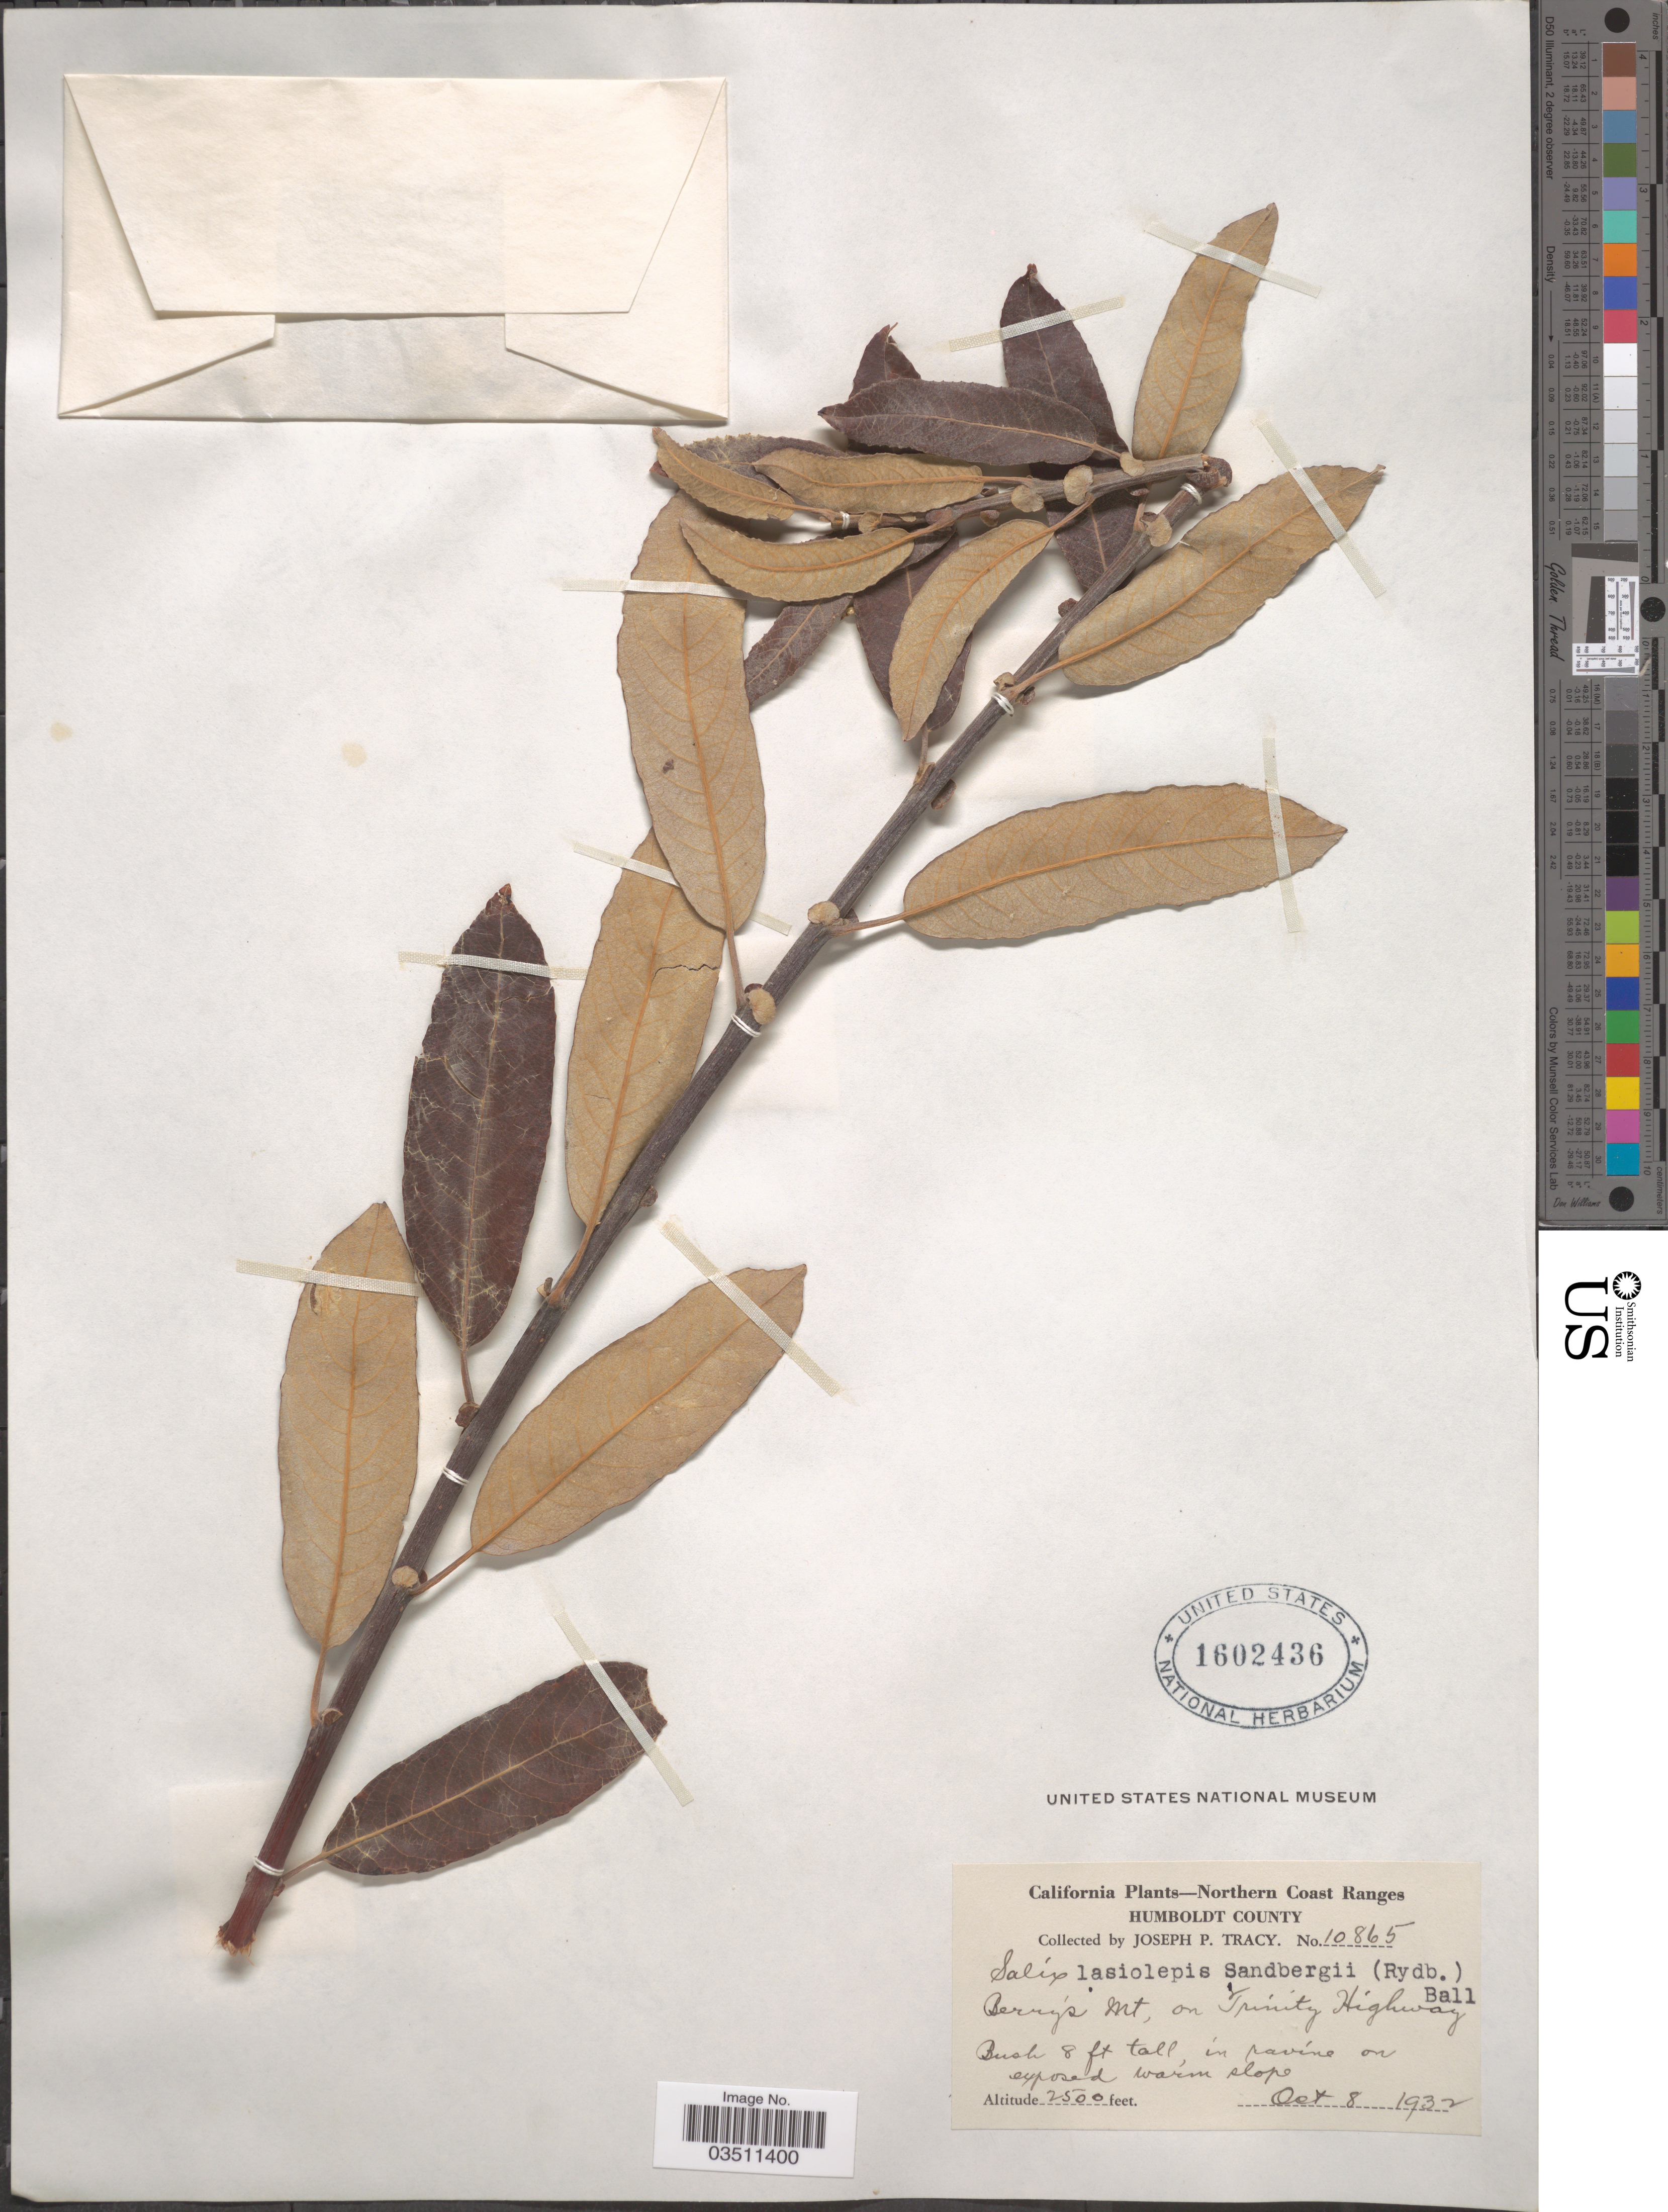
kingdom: Plantae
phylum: Tracheophyta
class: Magnoliopsida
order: Malpighiales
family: Salicaceae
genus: Salix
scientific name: Salix lasiolepis var. sandbergii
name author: (Rydb.) C.R. Ball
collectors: J. Tracy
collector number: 10865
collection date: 1932-10-08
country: United States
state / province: California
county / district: Humboldt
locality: Northern Coast Ranges, Humboldt County. Berry's Mt, on Trinity Highway.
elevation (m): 762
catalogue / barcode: US 1602436